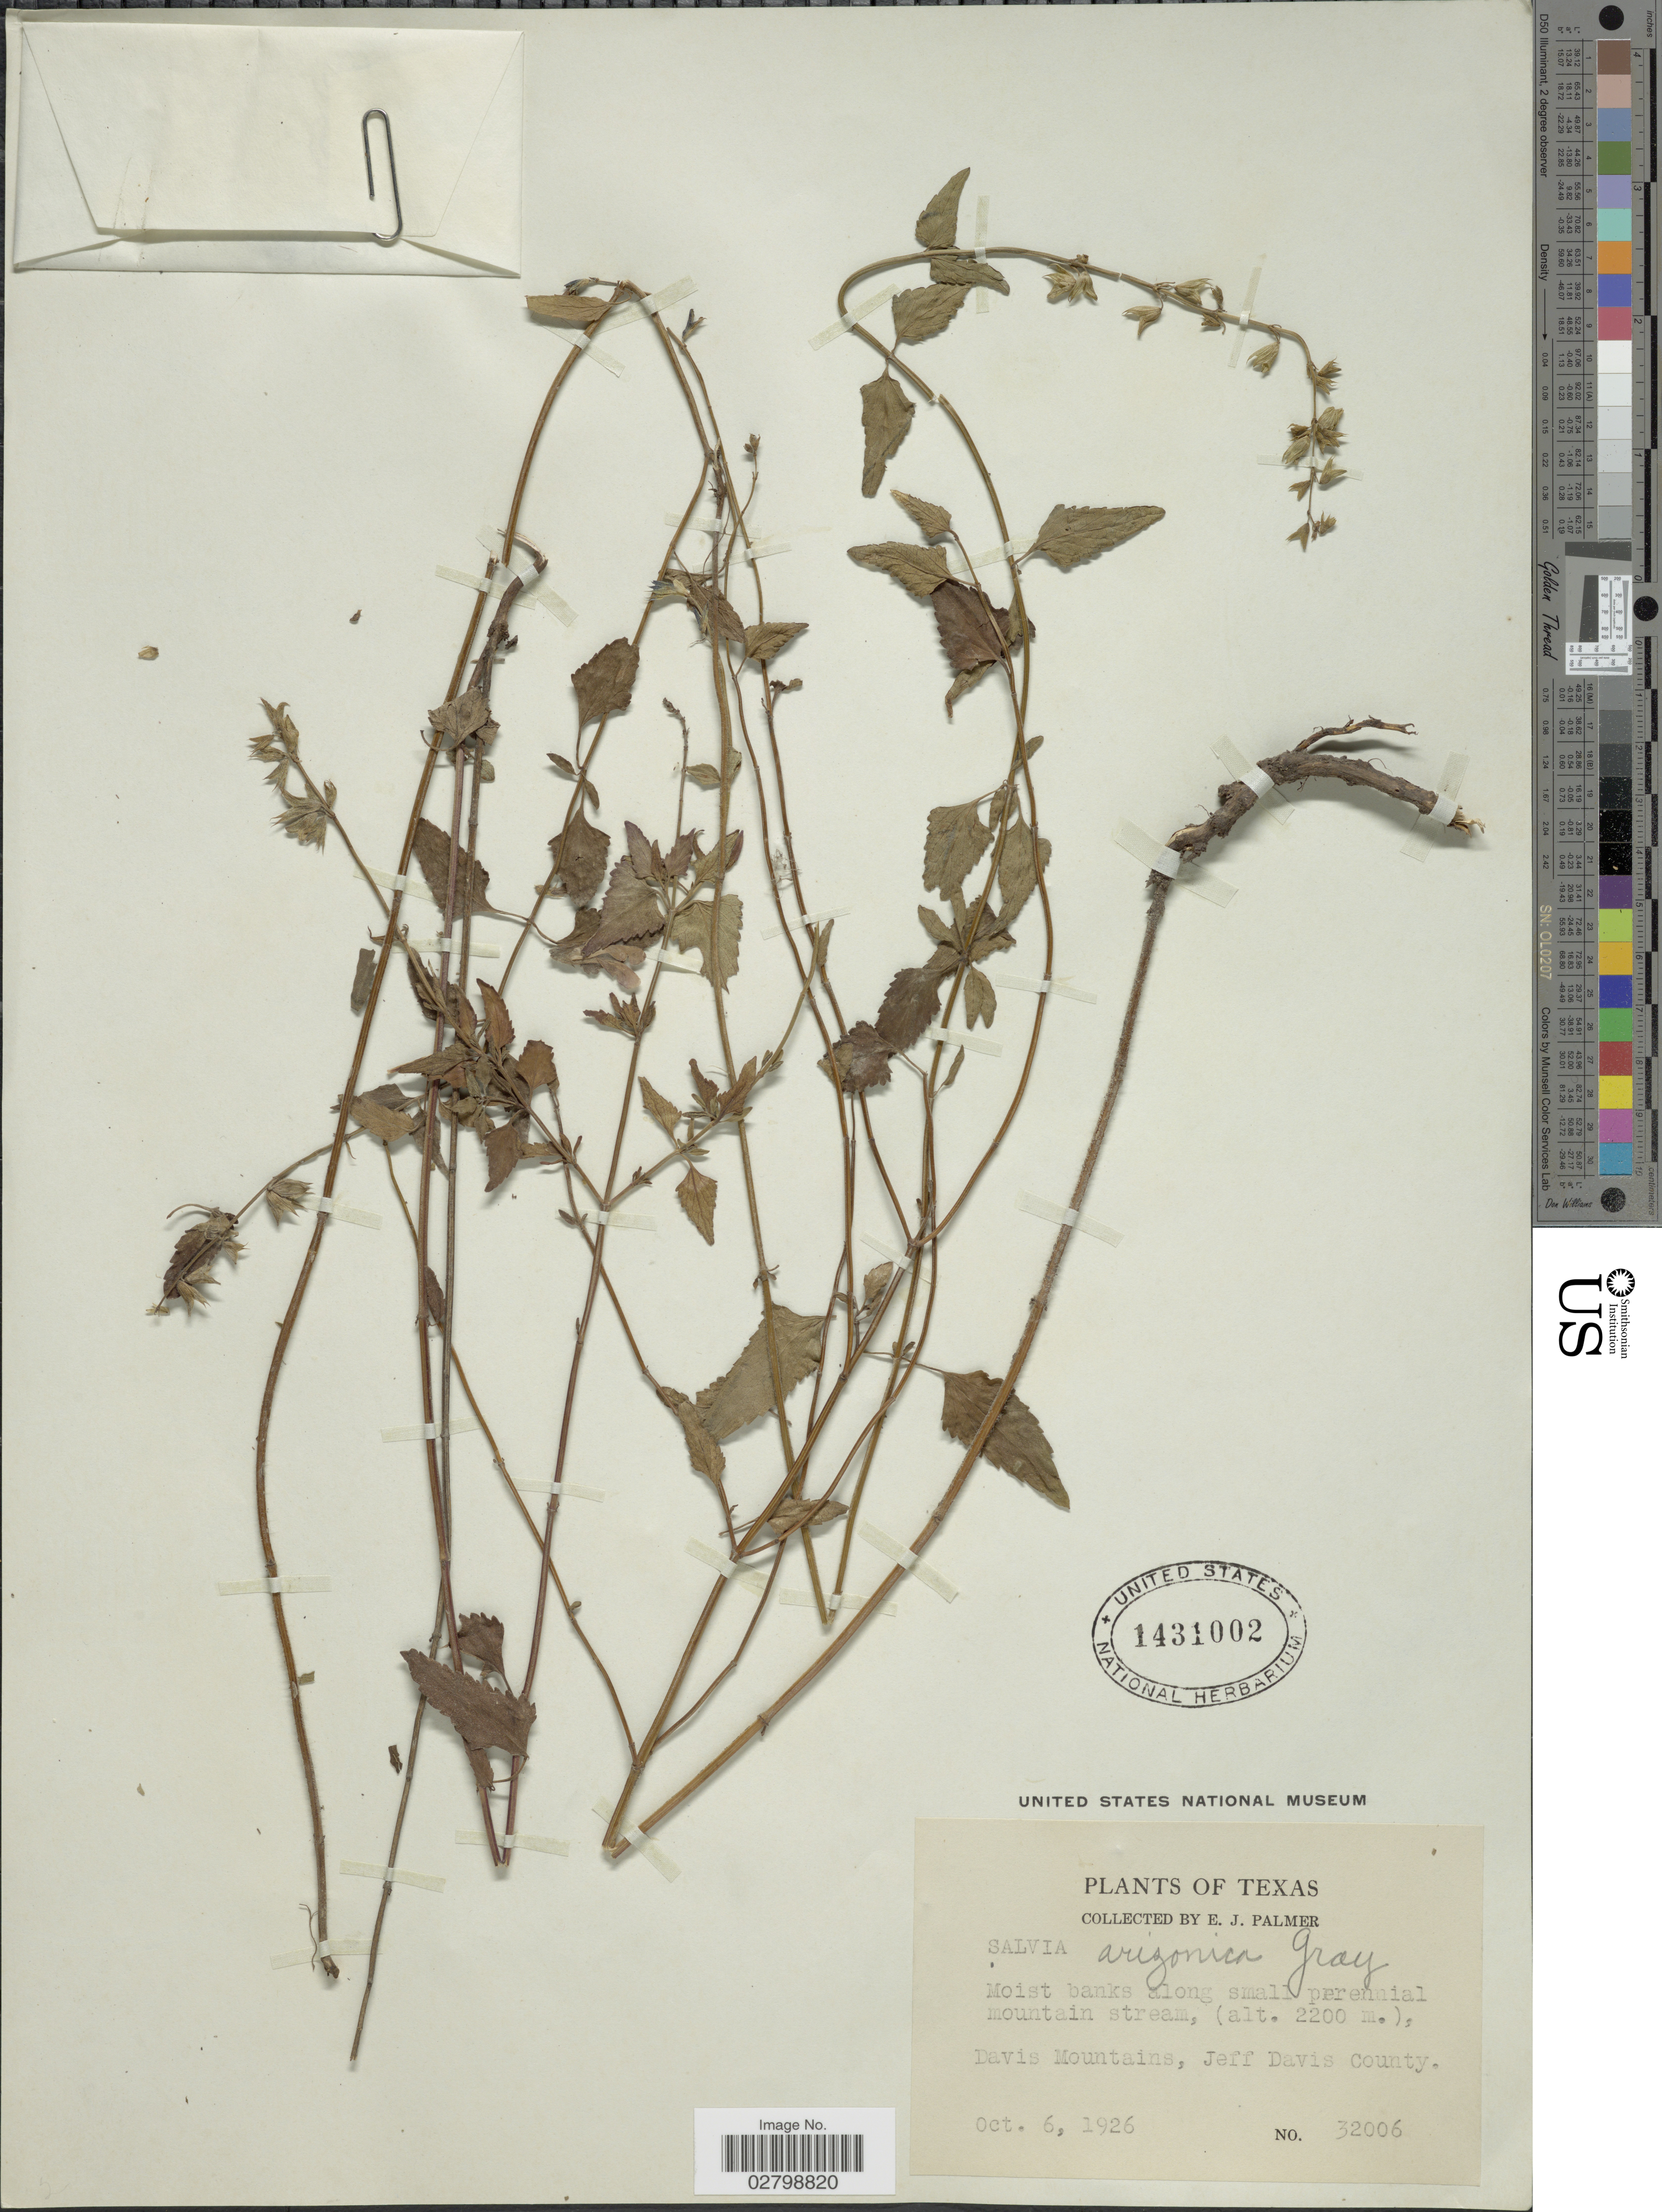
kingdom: Plantae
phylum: Tracheophyta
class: Magnoliopsida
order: Lamiales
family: Lamiaceae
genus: Salvia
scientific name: Salvia arizonica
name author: A. Gray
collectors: E. J. Palmer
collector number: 32006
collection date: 1926-10-06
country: United States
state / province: Texas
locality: Moist banks along small perennial mountains stream. Davis Mountains, Jeff Davis County.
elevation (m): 2200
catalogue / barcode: US 1431002